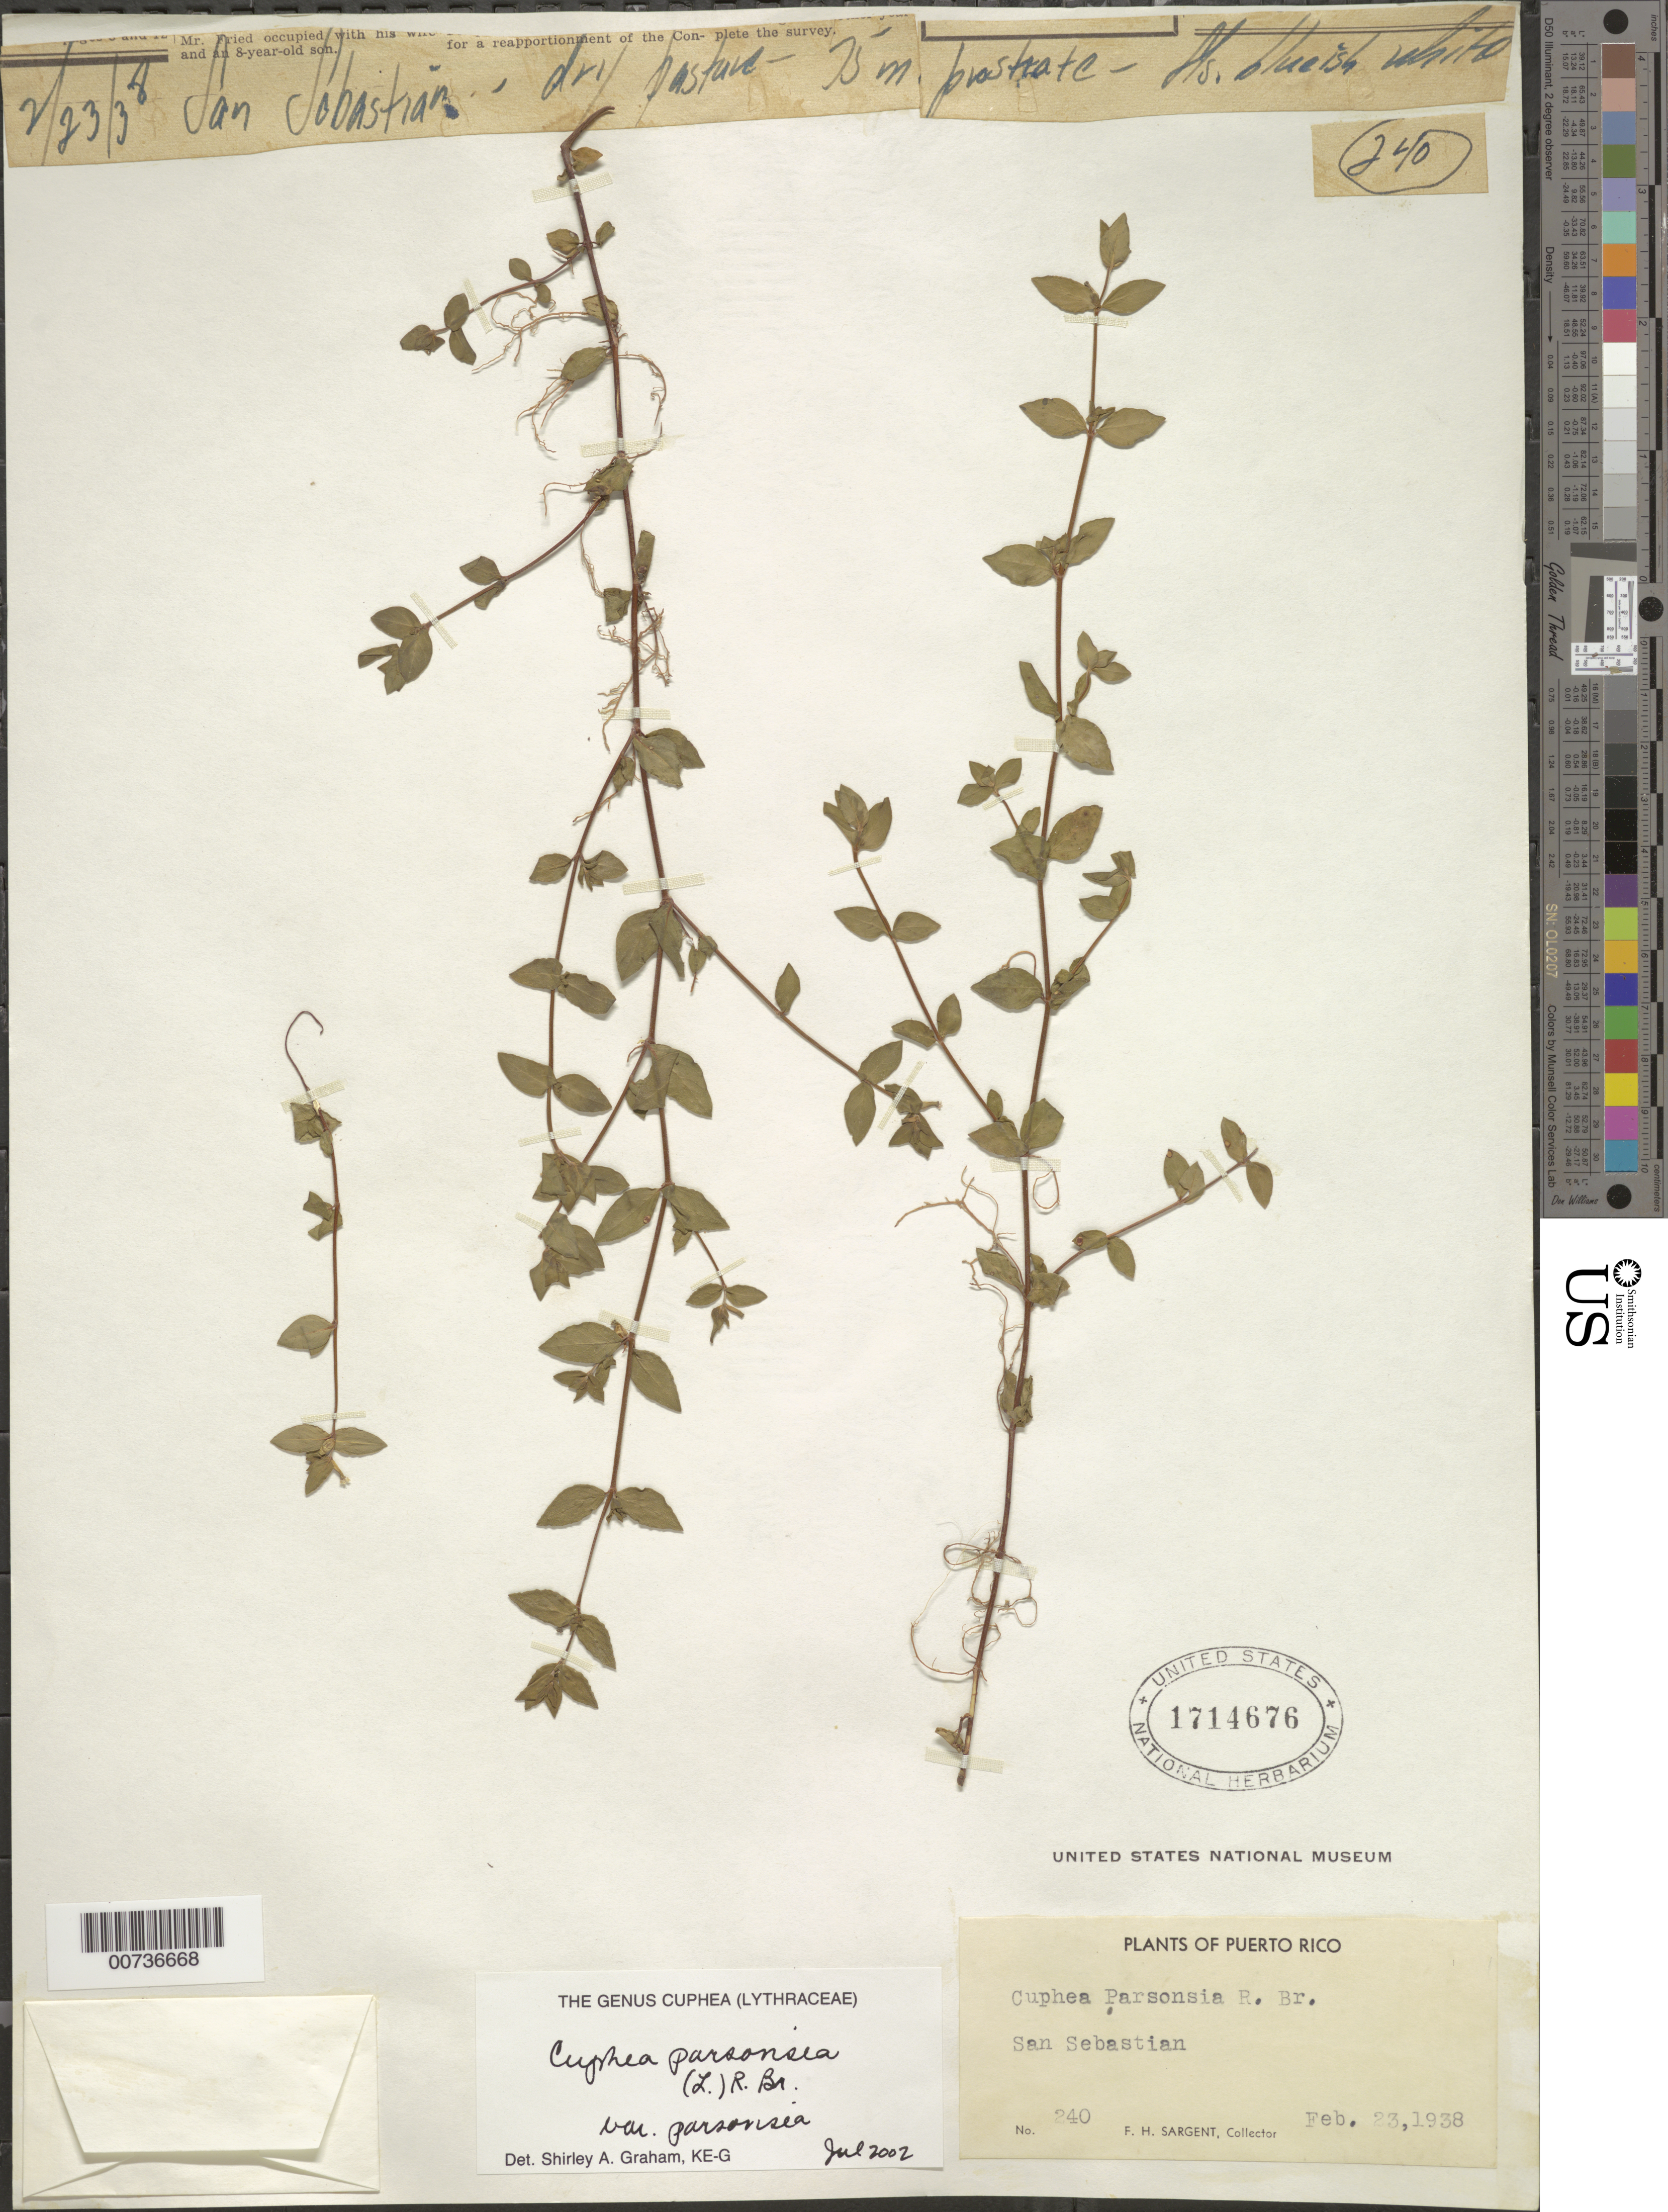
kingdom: Plantae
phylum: Tracheophyta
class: Magnoliopsida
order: Myrtales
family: Lythraceae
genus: Cuphea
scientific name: Cuphea parsonsia var. parsonsia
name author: (L.) R. Br. ex Steud.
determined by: Graham, Shirley Ann Tousch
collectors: F. H. Sargent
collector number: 240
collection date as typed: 23 Feb 1938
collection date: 1938-02-23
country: Puerto Rico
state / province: San Sebastián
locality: San Sebastian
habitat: Dry pasture, prostrate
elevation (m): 75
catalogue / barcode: US 1714676